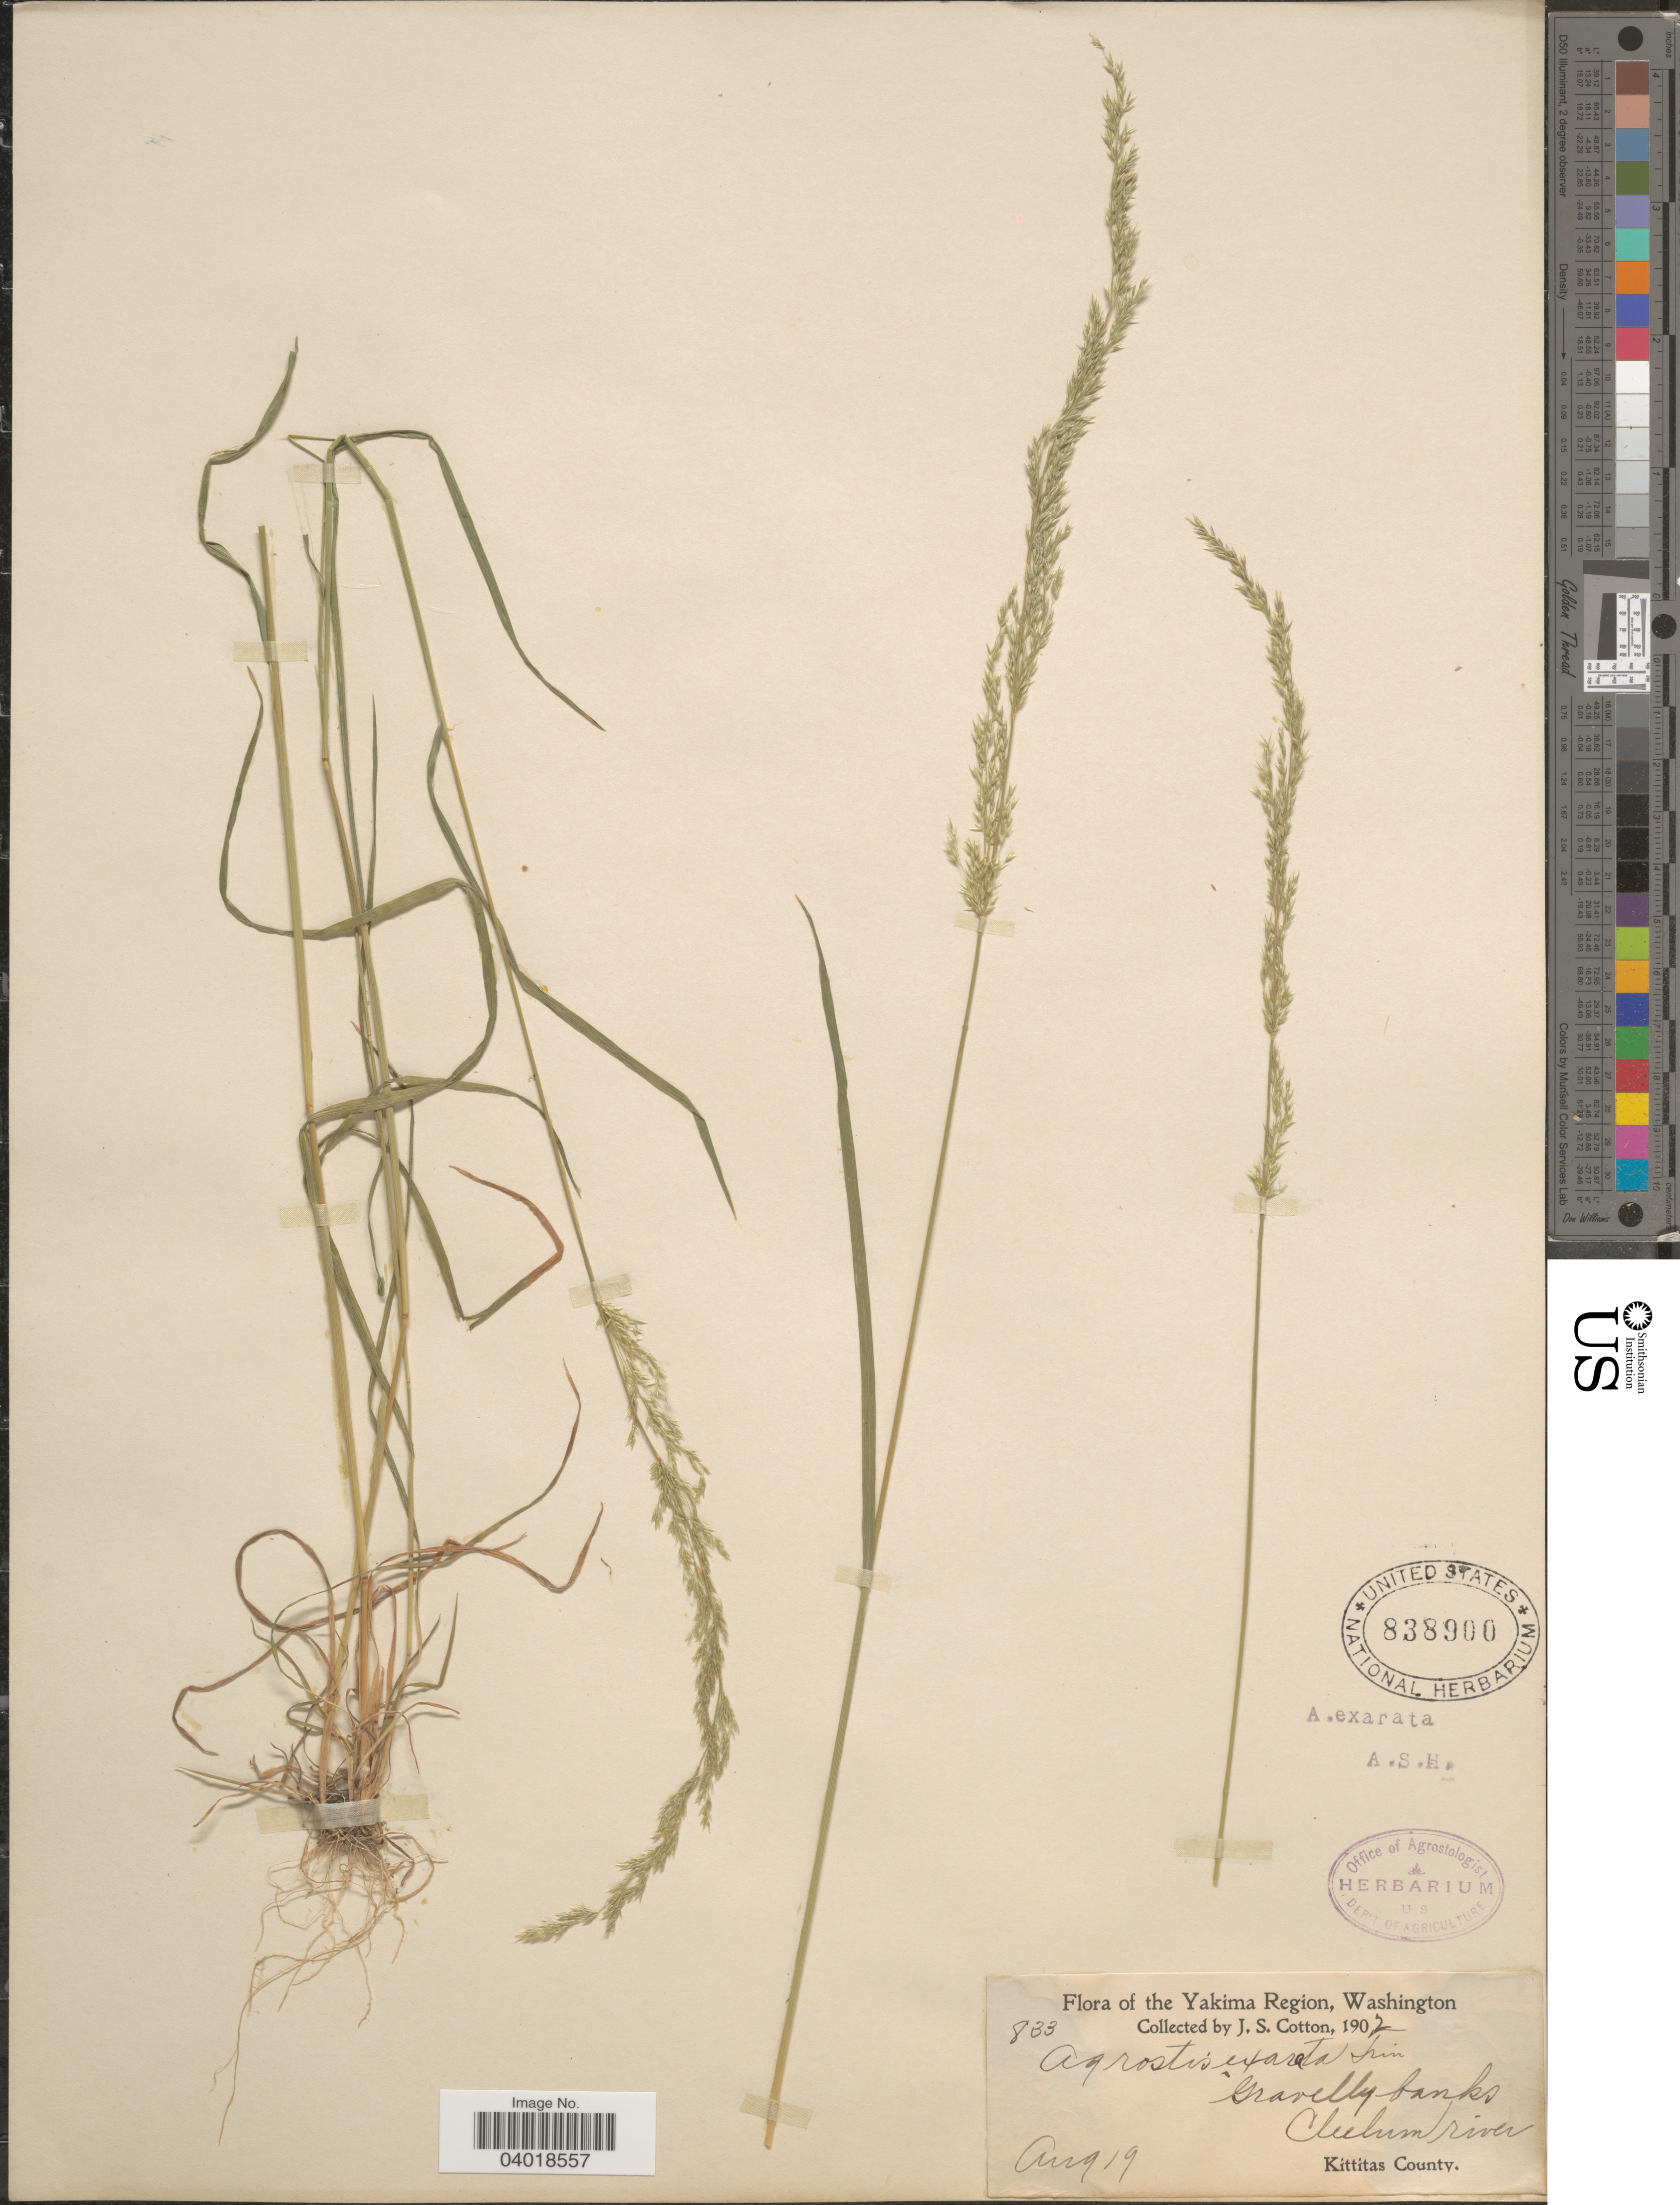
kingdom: Plantae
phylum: Tracheophyta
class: Liliopsida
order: Poales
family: Poaceae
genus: Agrostis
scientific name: Agrostis exarata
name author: Trin.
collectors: J. S. Cotton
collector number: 833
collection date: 1902-08-19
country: United States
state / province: Washington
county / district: Kittitas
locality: The Yakima Region. Cleelum river. Kittitas County.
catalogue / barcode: US 838900